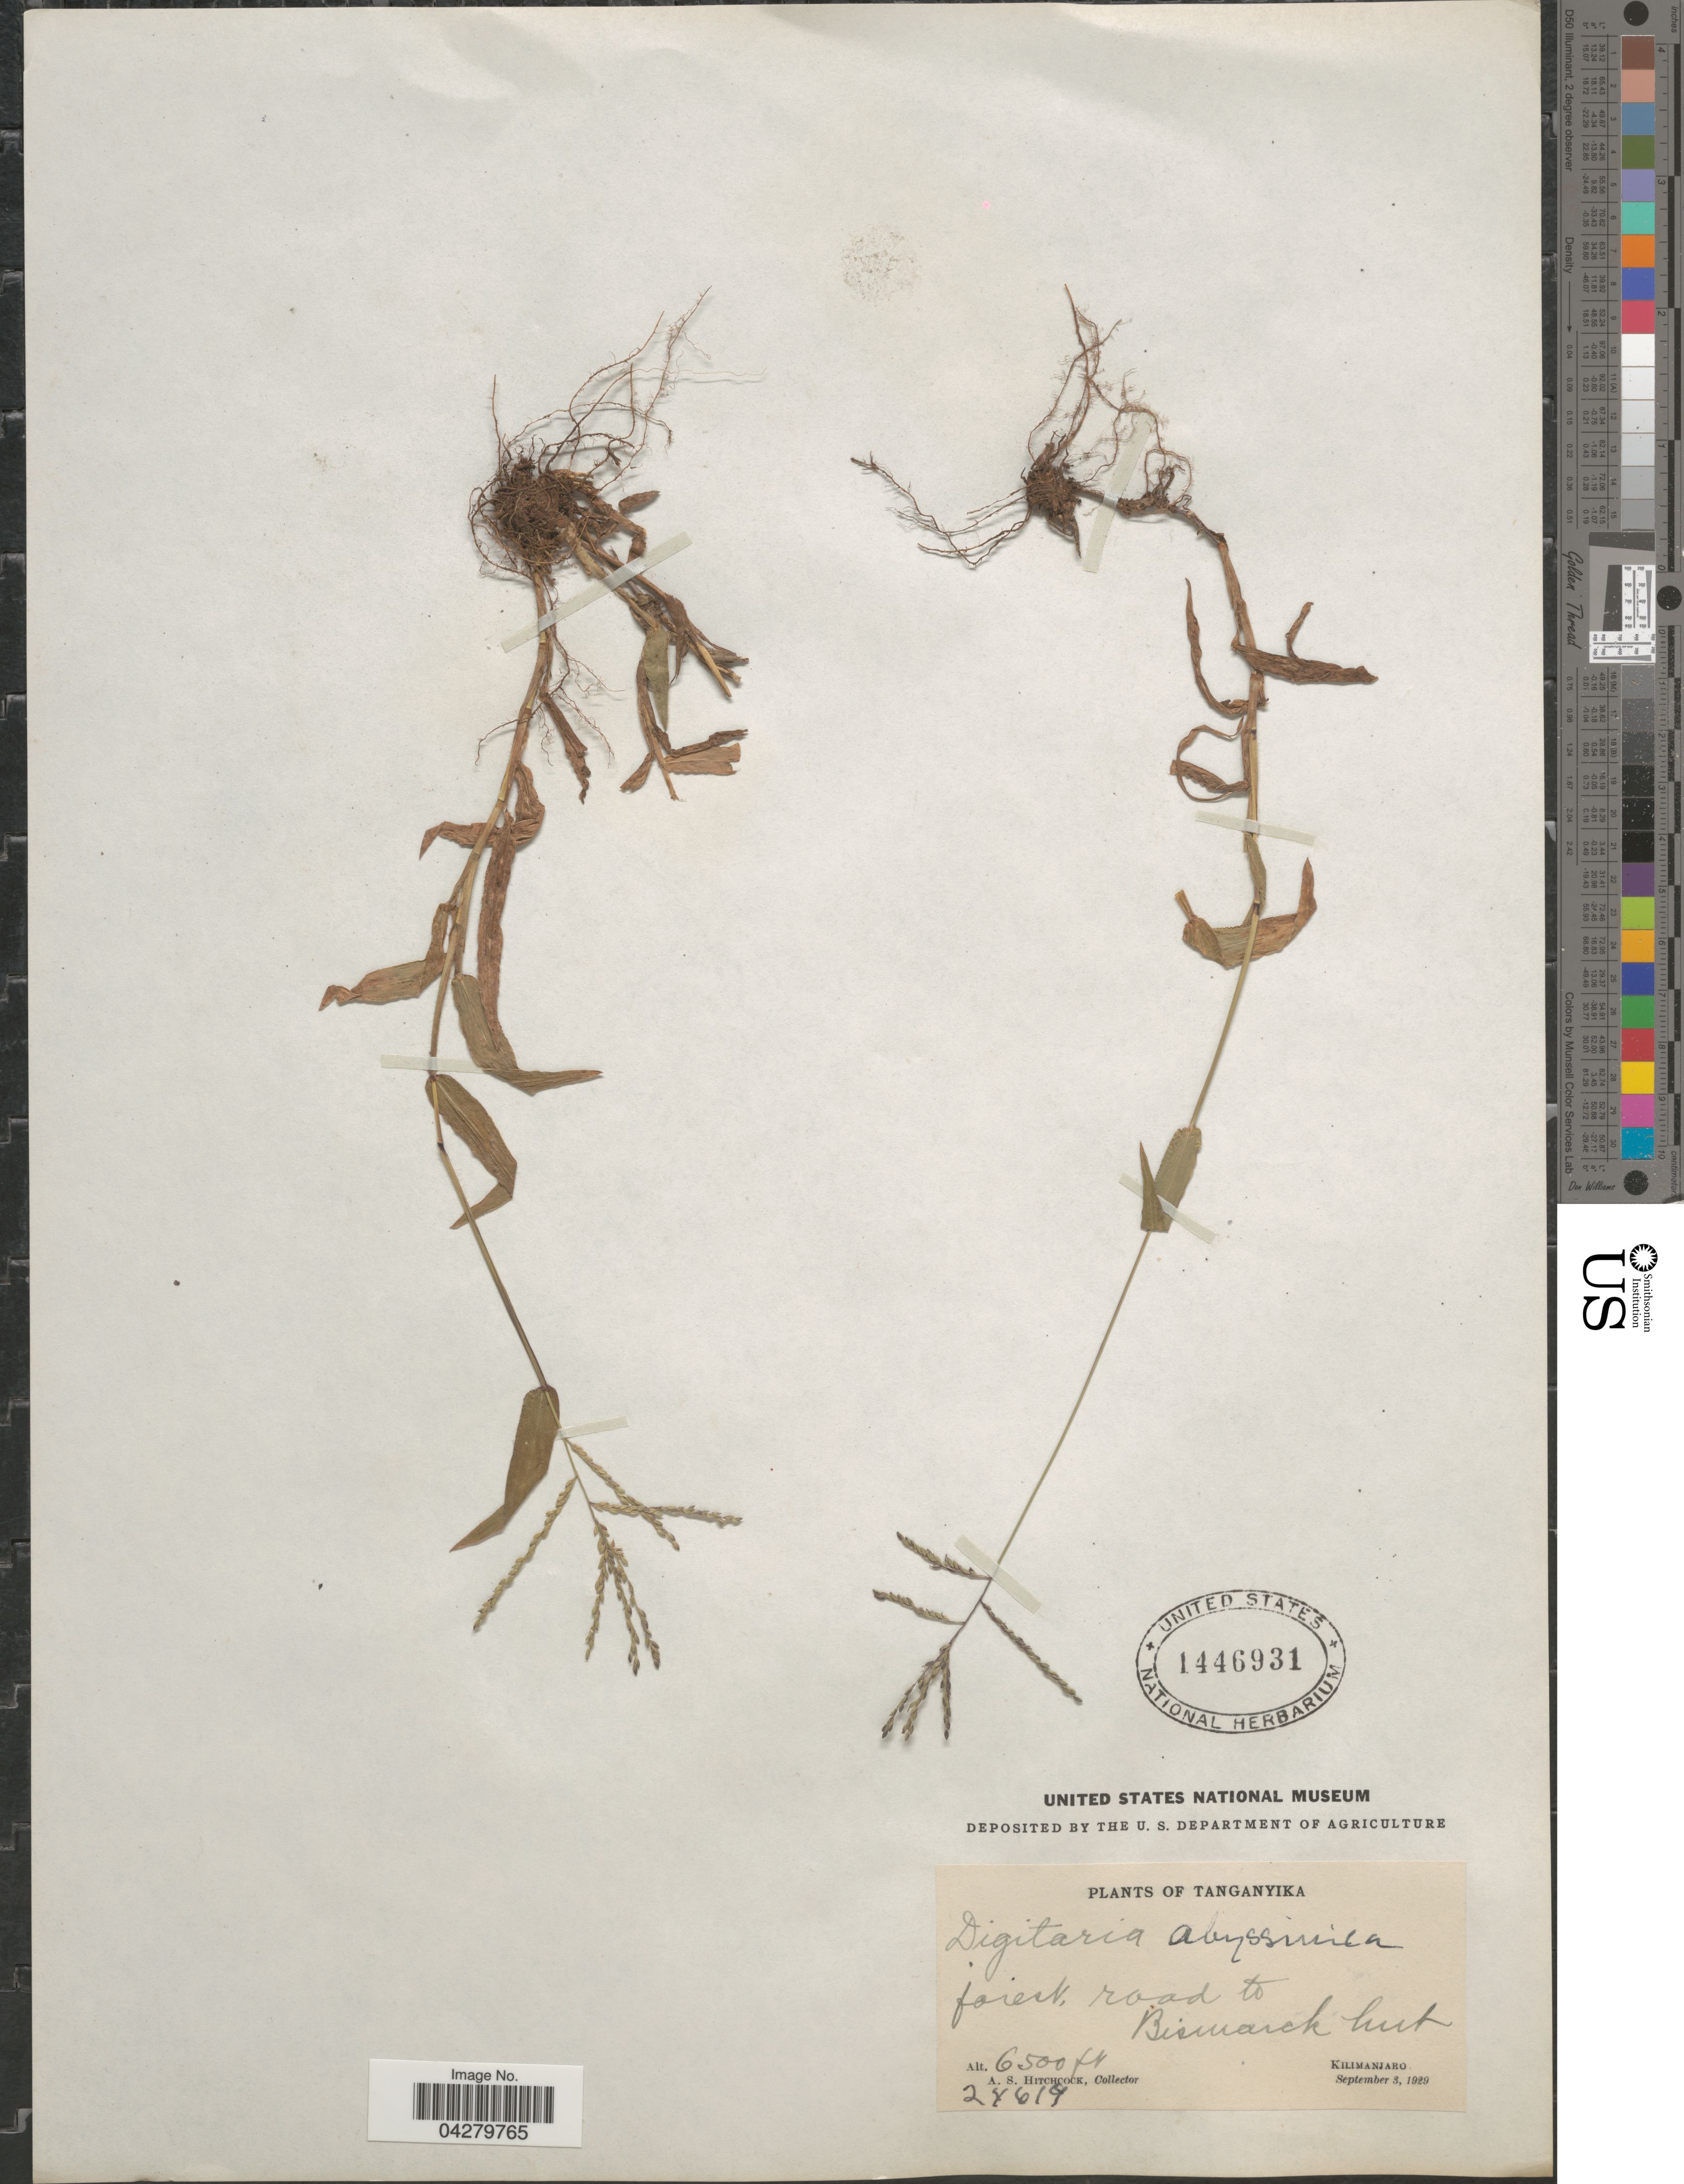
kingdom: Plantae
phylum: Tracheophyta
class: Liliopsida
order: Poales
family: Poaceae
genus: Digitaria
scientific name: Digitaria abyssinica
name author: (Hochst. ex Rich.) Stapf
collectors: A. S. Hitchcock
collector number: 24619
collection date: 1929-09-03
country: Tanzania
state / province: Kilimanjaro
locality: Bismarck hut.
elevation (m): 1981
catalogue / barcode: US 1446931